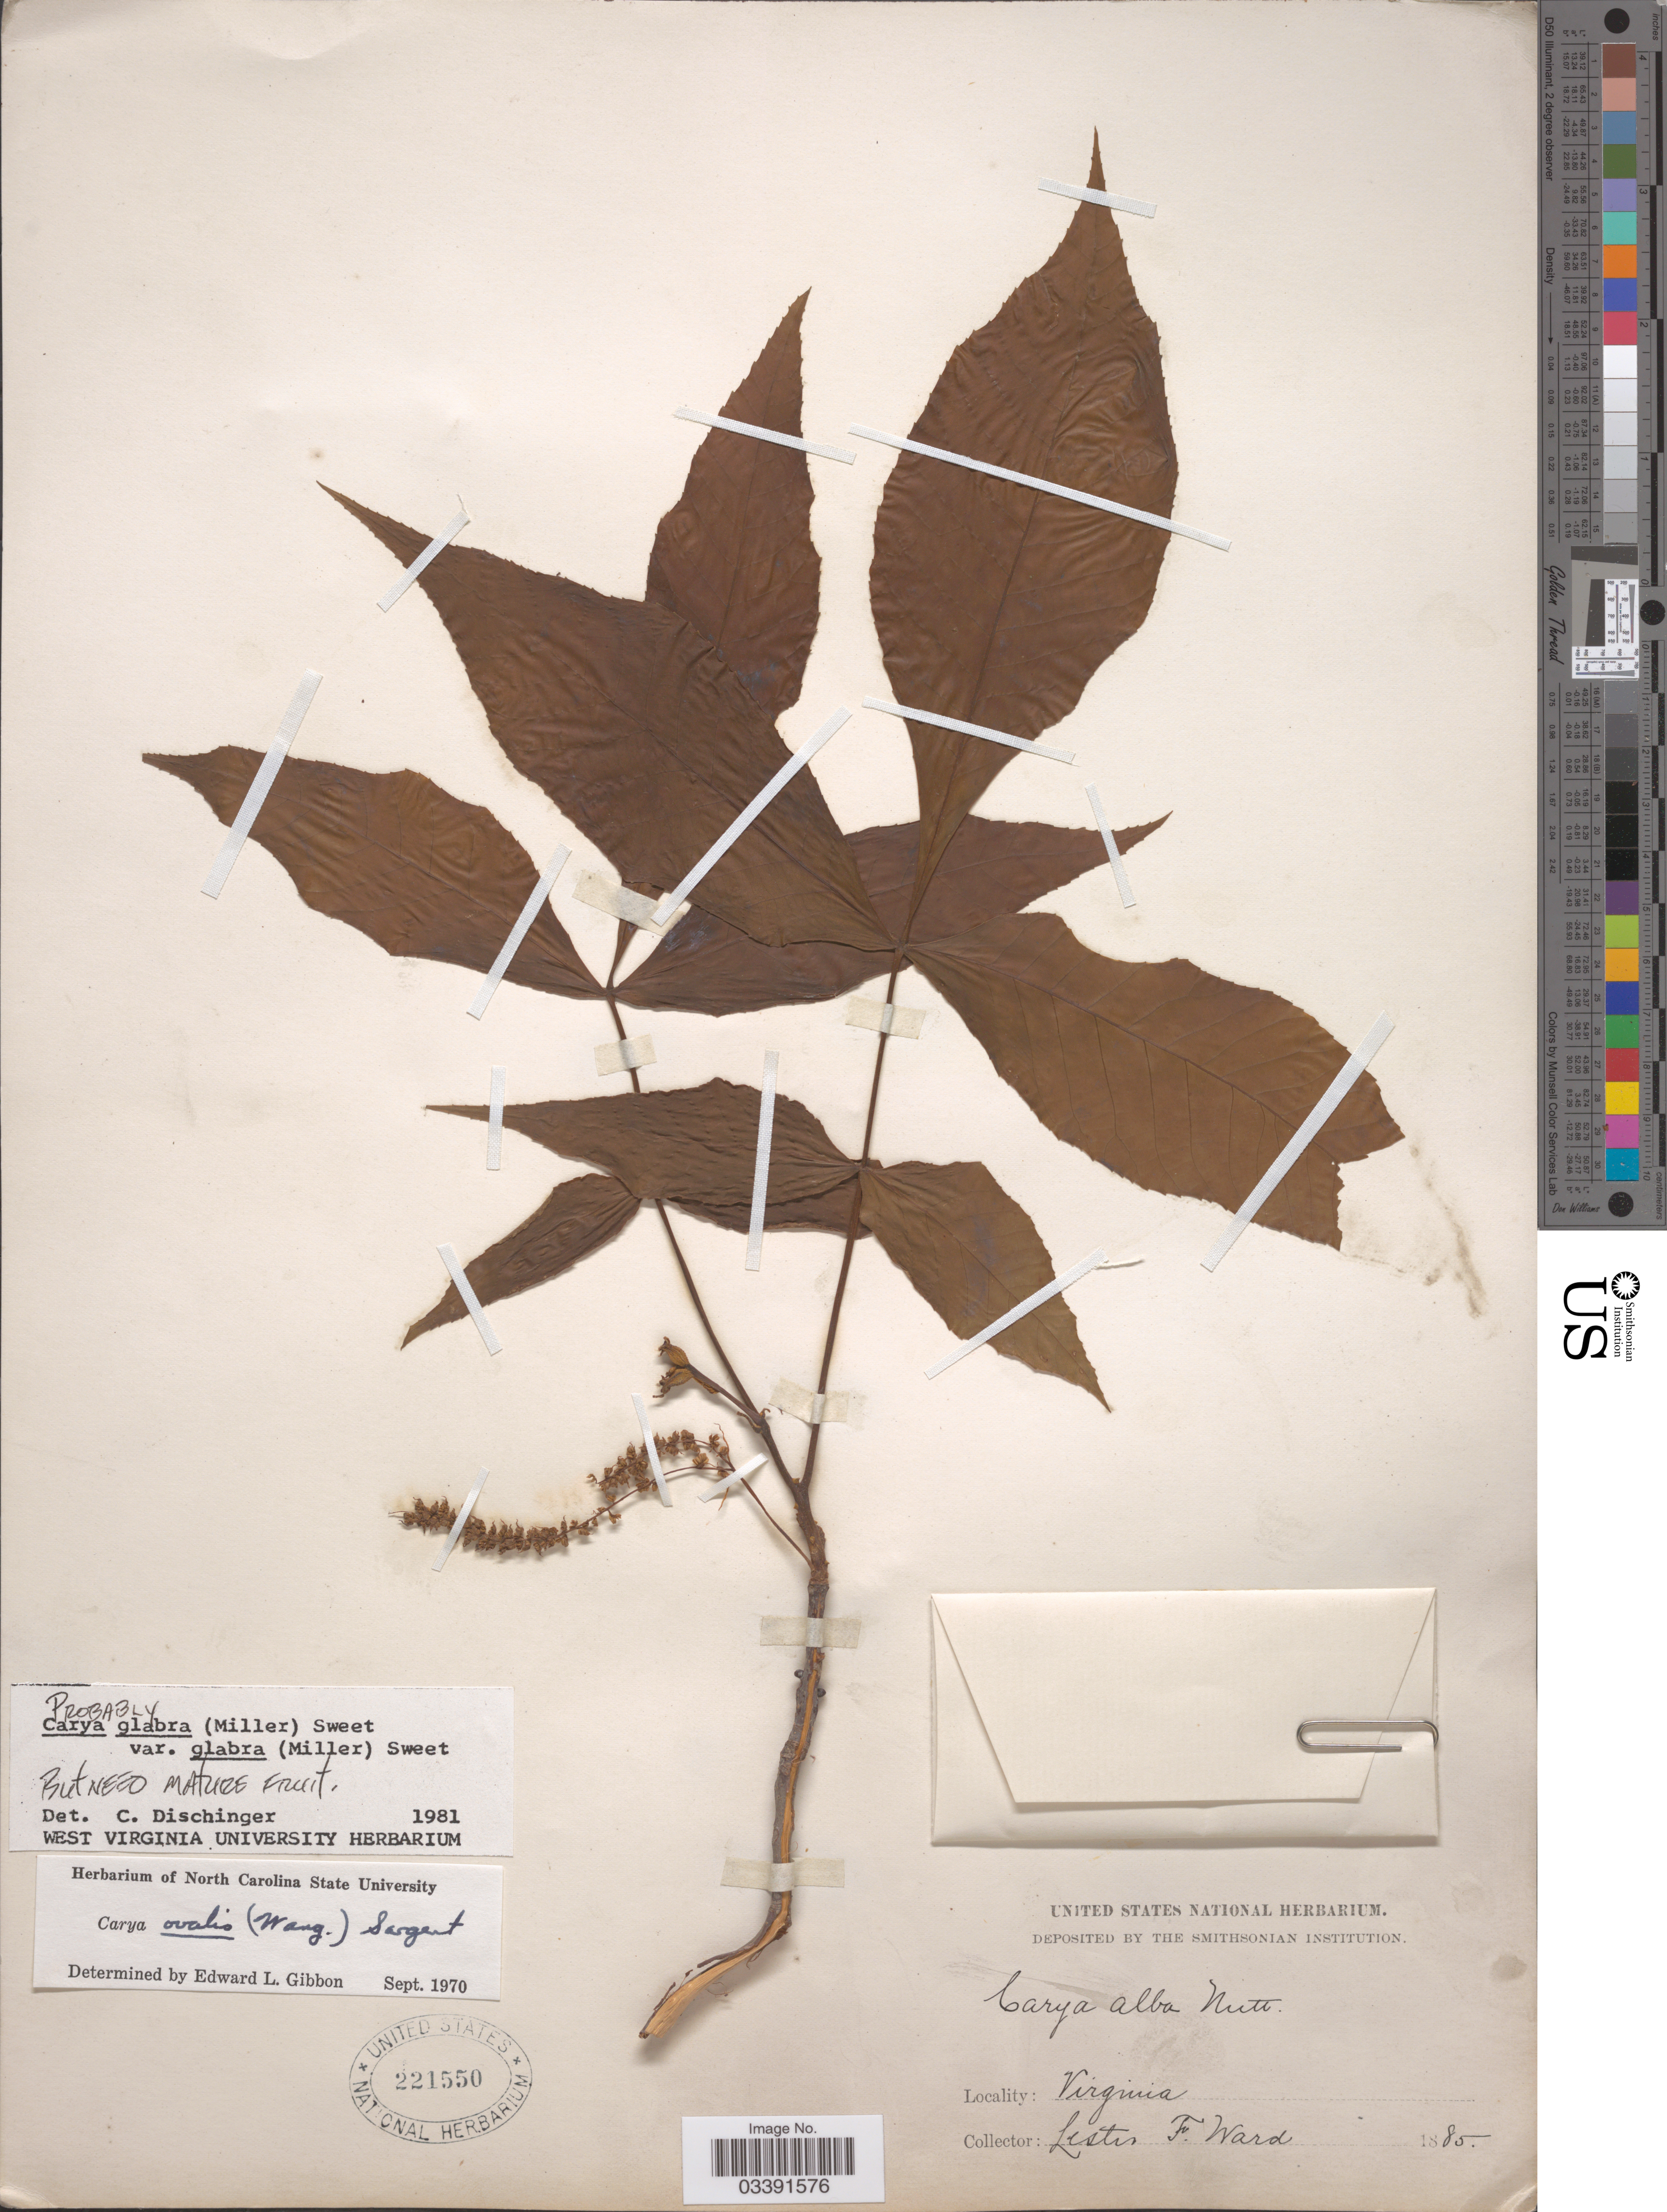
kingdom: Plantae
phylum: Tracheophyta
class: Magnoliopsida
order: Fagales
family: Juglandaceae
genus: Carya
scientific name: Carya glabra var. glabra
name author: (Mill.) Sweet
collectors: L. F. Ward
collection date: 1885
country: United States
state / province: Virginia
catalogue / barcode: US 221550